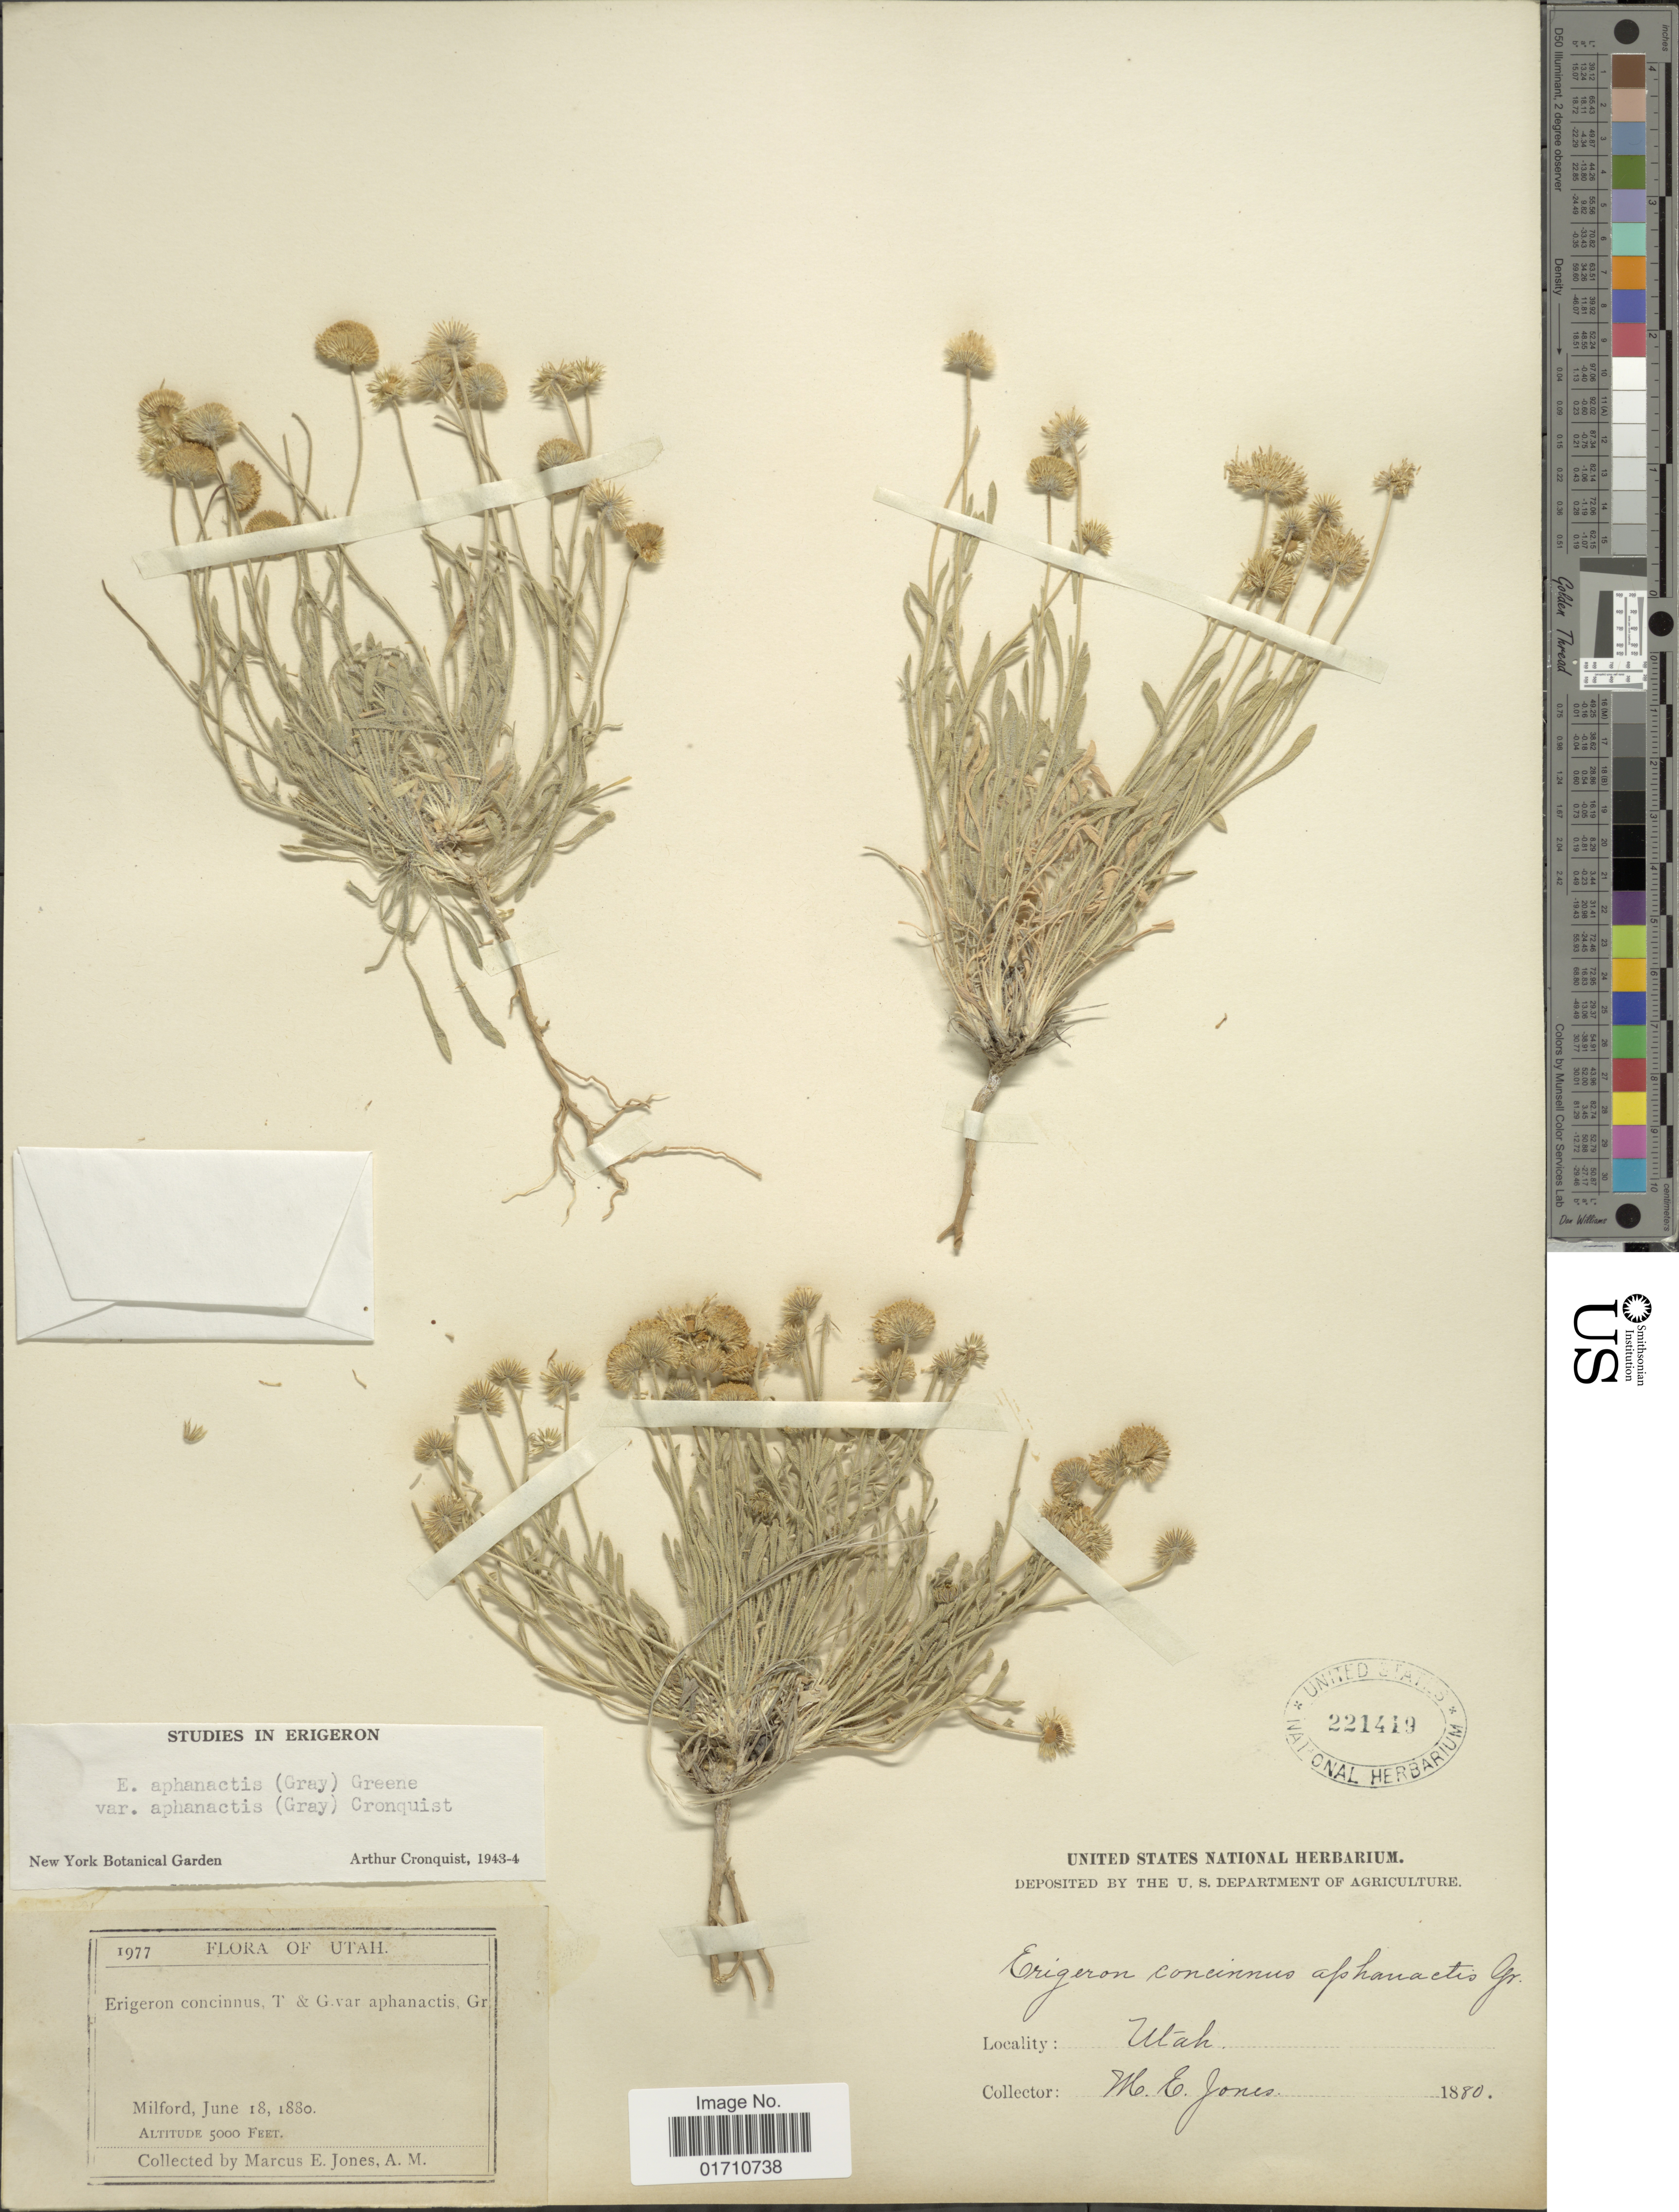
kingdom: Plantae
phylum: Tracheophyta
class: Magnoliopsida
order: Asterales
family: Asteraceae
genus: Erigeron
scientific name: Erigeron aphanactis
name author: (A. Gray) Greene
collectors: M. E. Jones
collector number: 1977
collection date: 1880-06-18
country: United States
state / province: Utah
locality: Milford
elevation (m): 1524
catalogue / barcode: US 221419